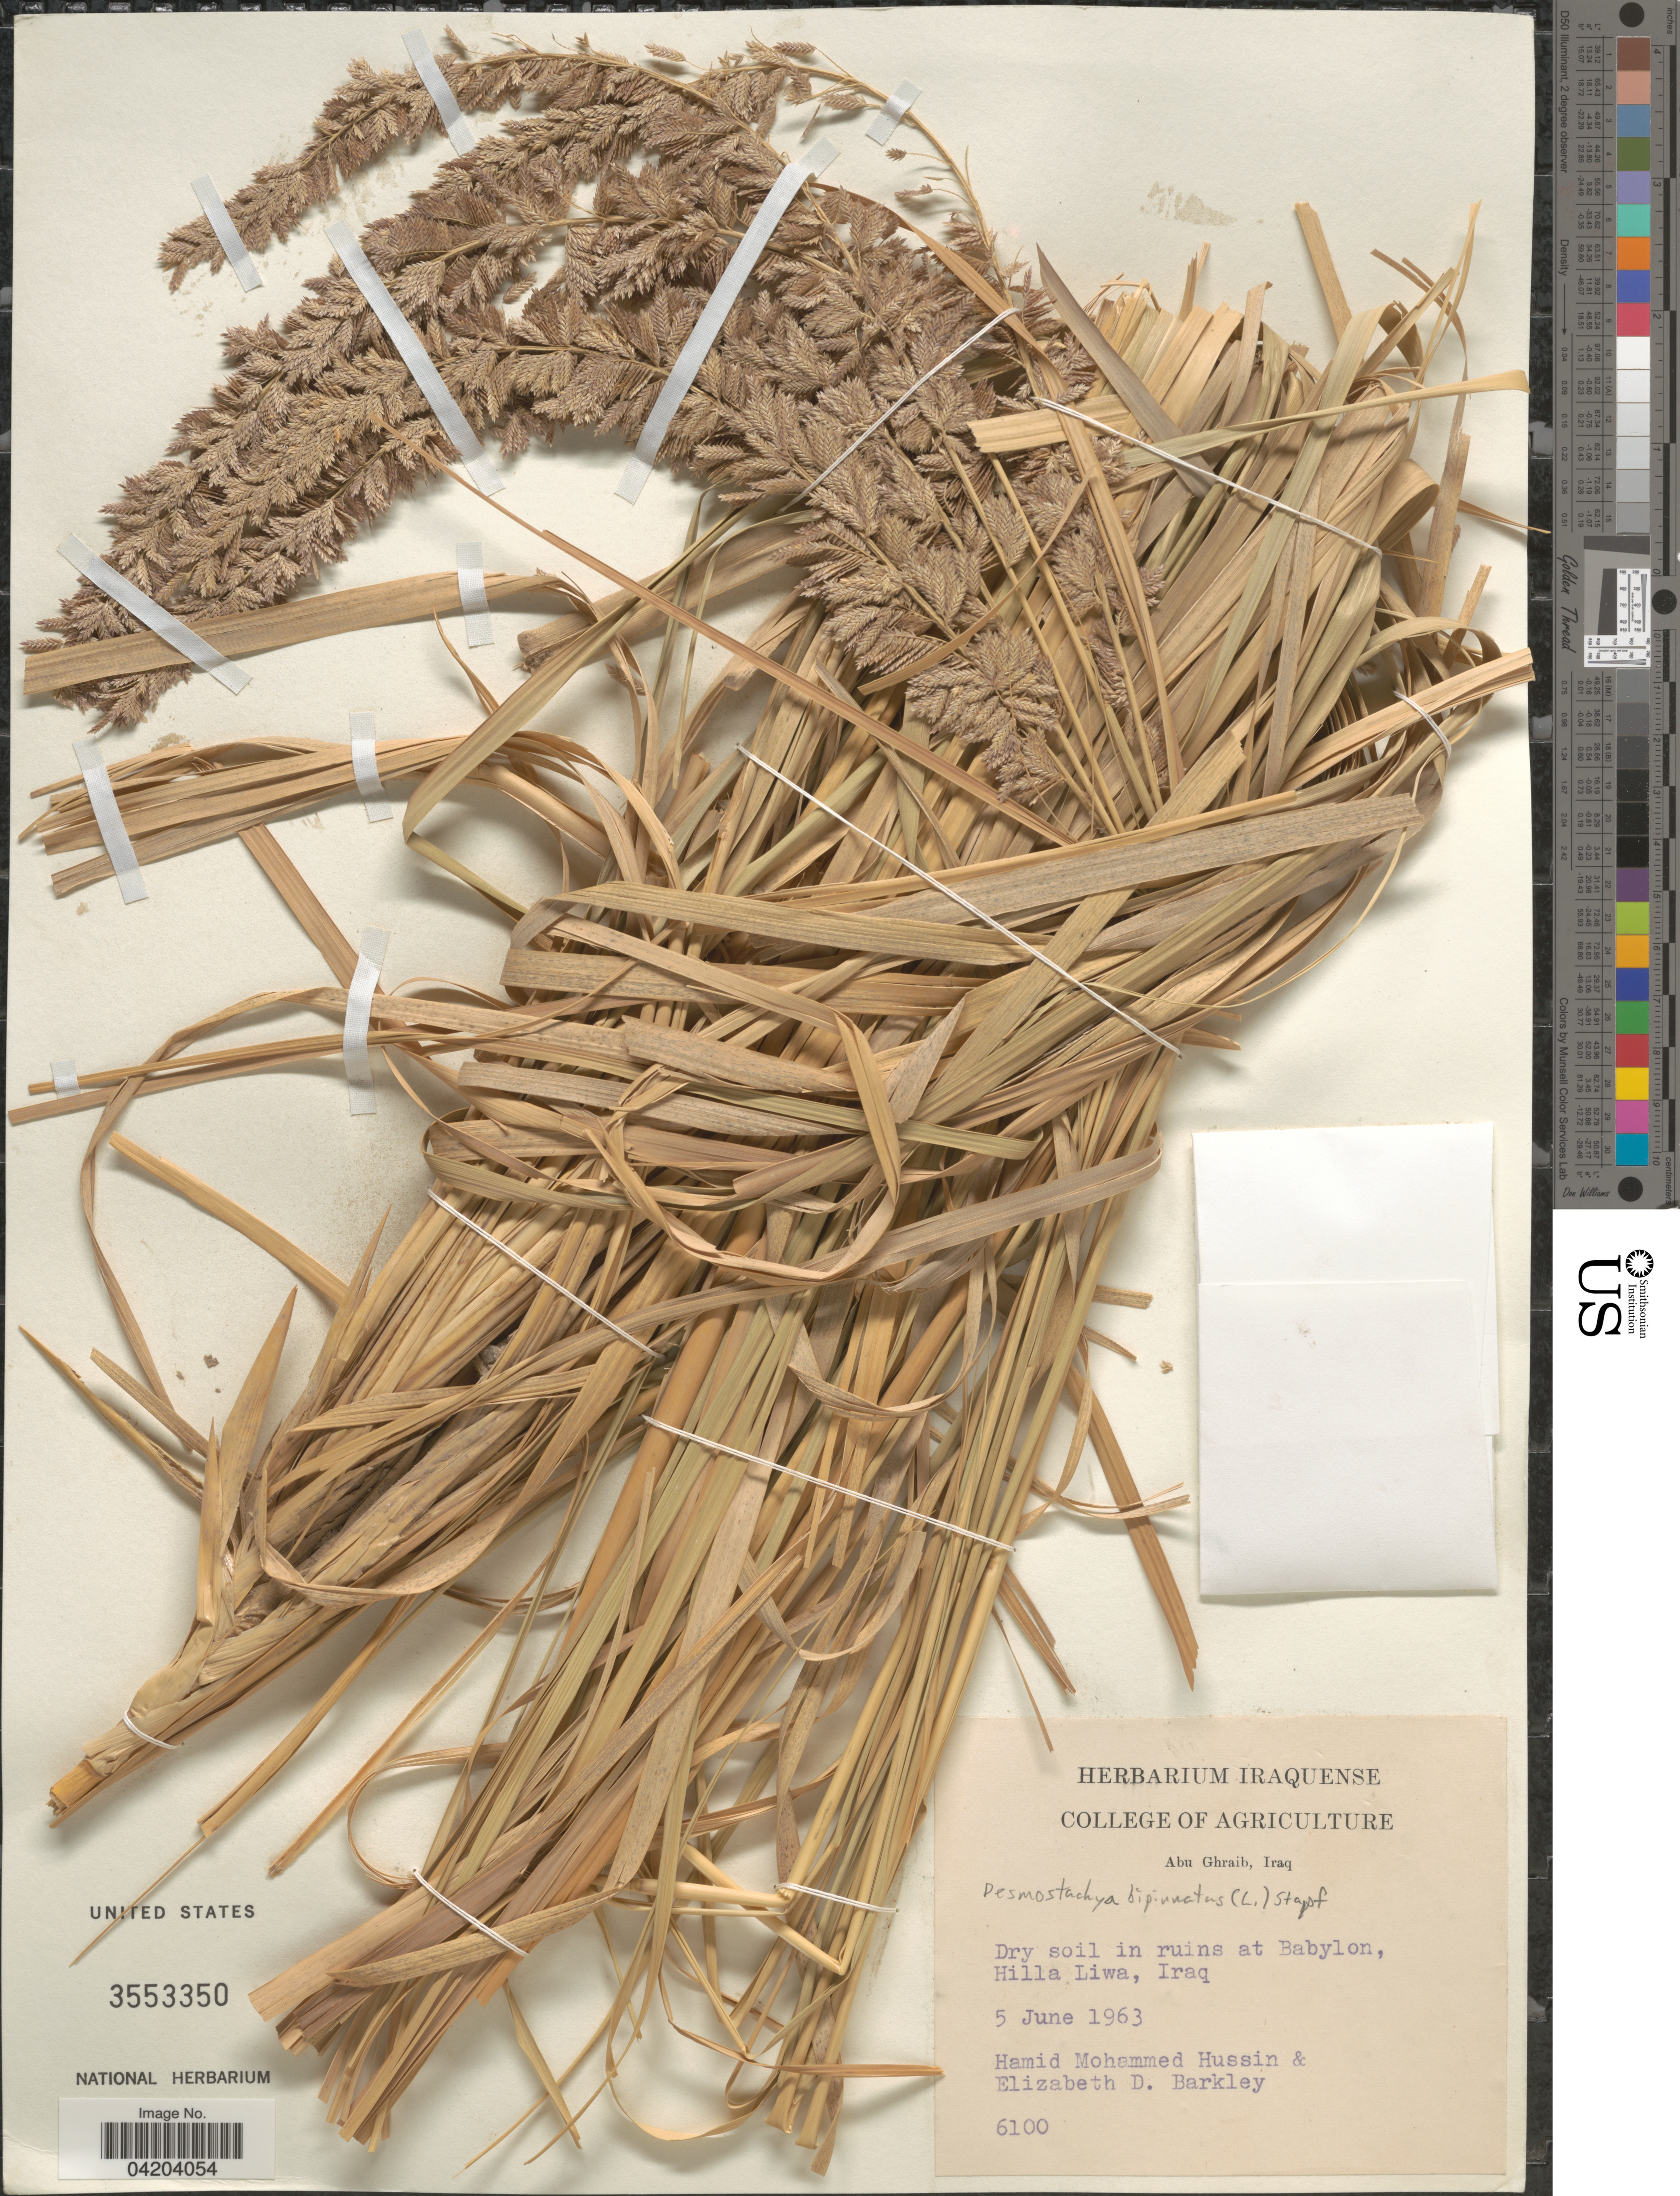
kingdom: Plantae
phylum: Tracheophyta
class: Liliopsida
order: Poales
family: Poaceae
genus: Desmostachya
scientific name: Desmostachya bipinnata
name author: (L.) Stapf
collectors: H. Hussin & E. D.Barkley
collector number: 6100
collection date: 1963-06-05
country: Iraq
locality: Abu Ghraib. Dry soil in ruins at Babylon, Hilla Liwa.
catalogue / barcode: US 3553350